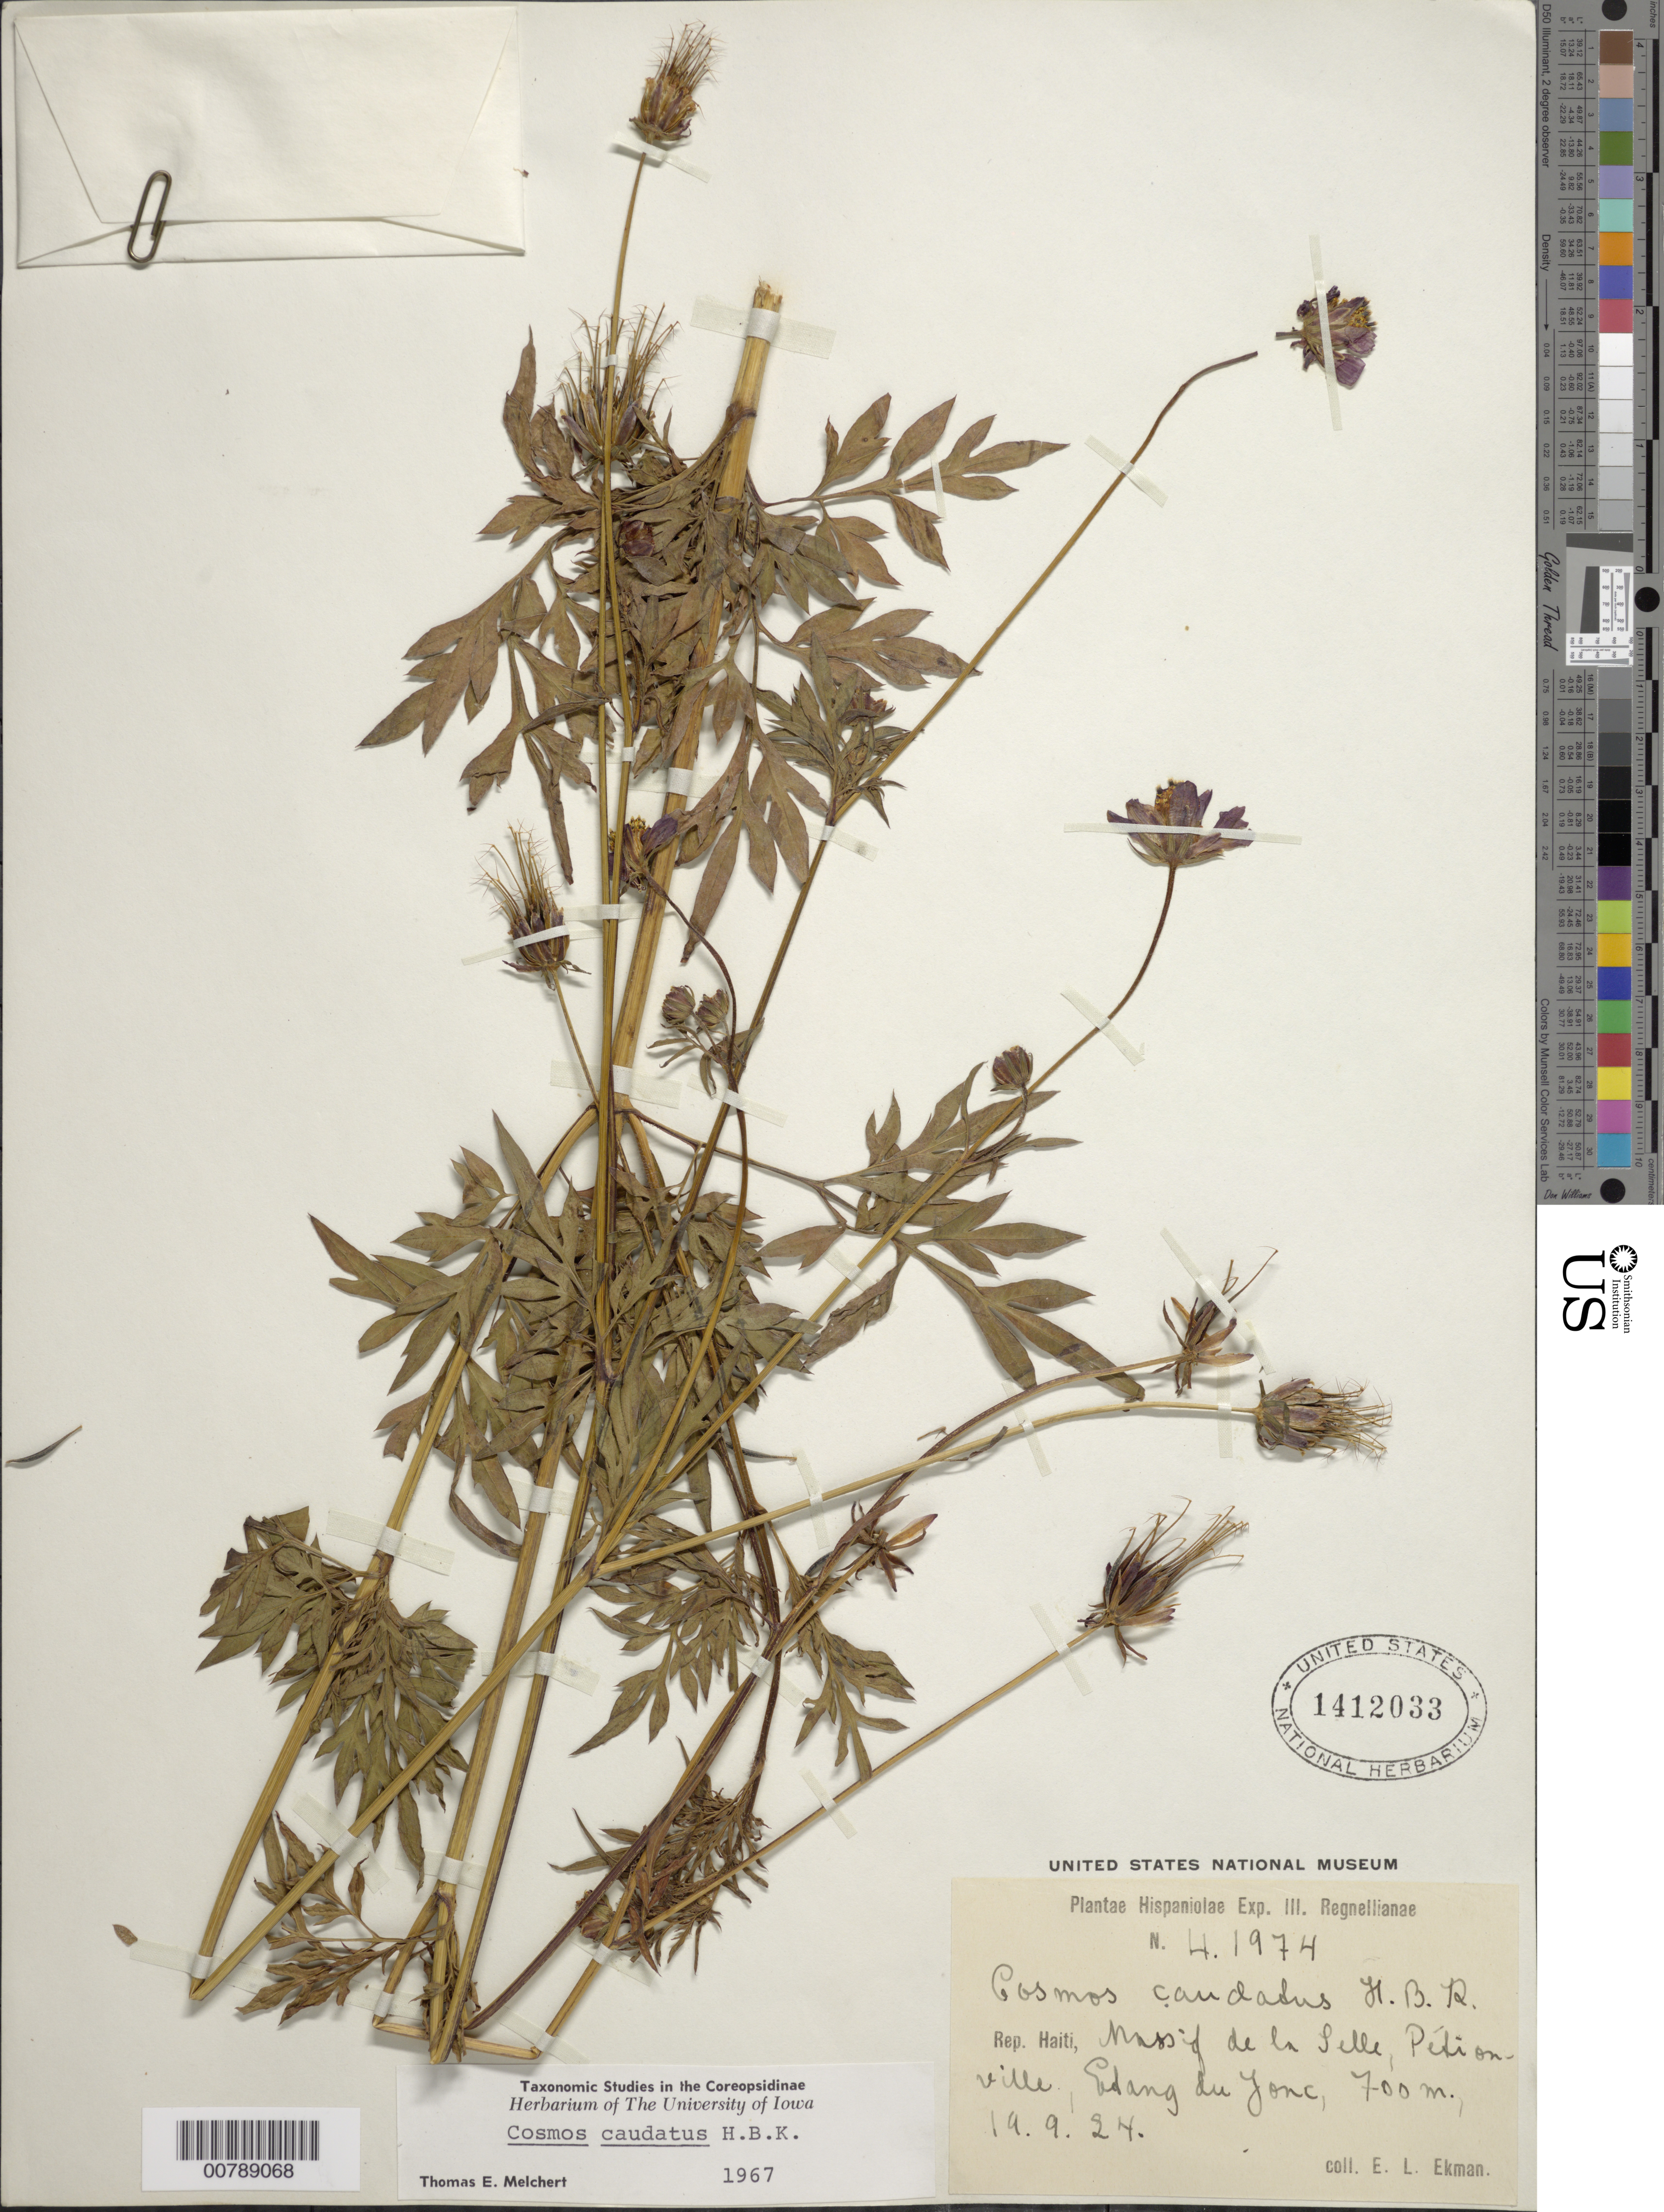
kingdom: Plantae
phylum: Tracheophyta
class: Magnoliopsida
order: Asterales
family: Asteraceae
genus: Cosmos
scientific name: Cosmos caudatus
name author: Kunth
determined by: Melchert, T. E.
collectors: E. L. Ekman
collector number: H 1974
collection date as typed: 19 Sep 1924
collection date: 1924-09-19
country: Haiti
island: Hispaniola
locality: Massif de la Selle, Pédion-ville, Edang du Yonc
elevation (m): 700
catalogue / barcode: US 1412033